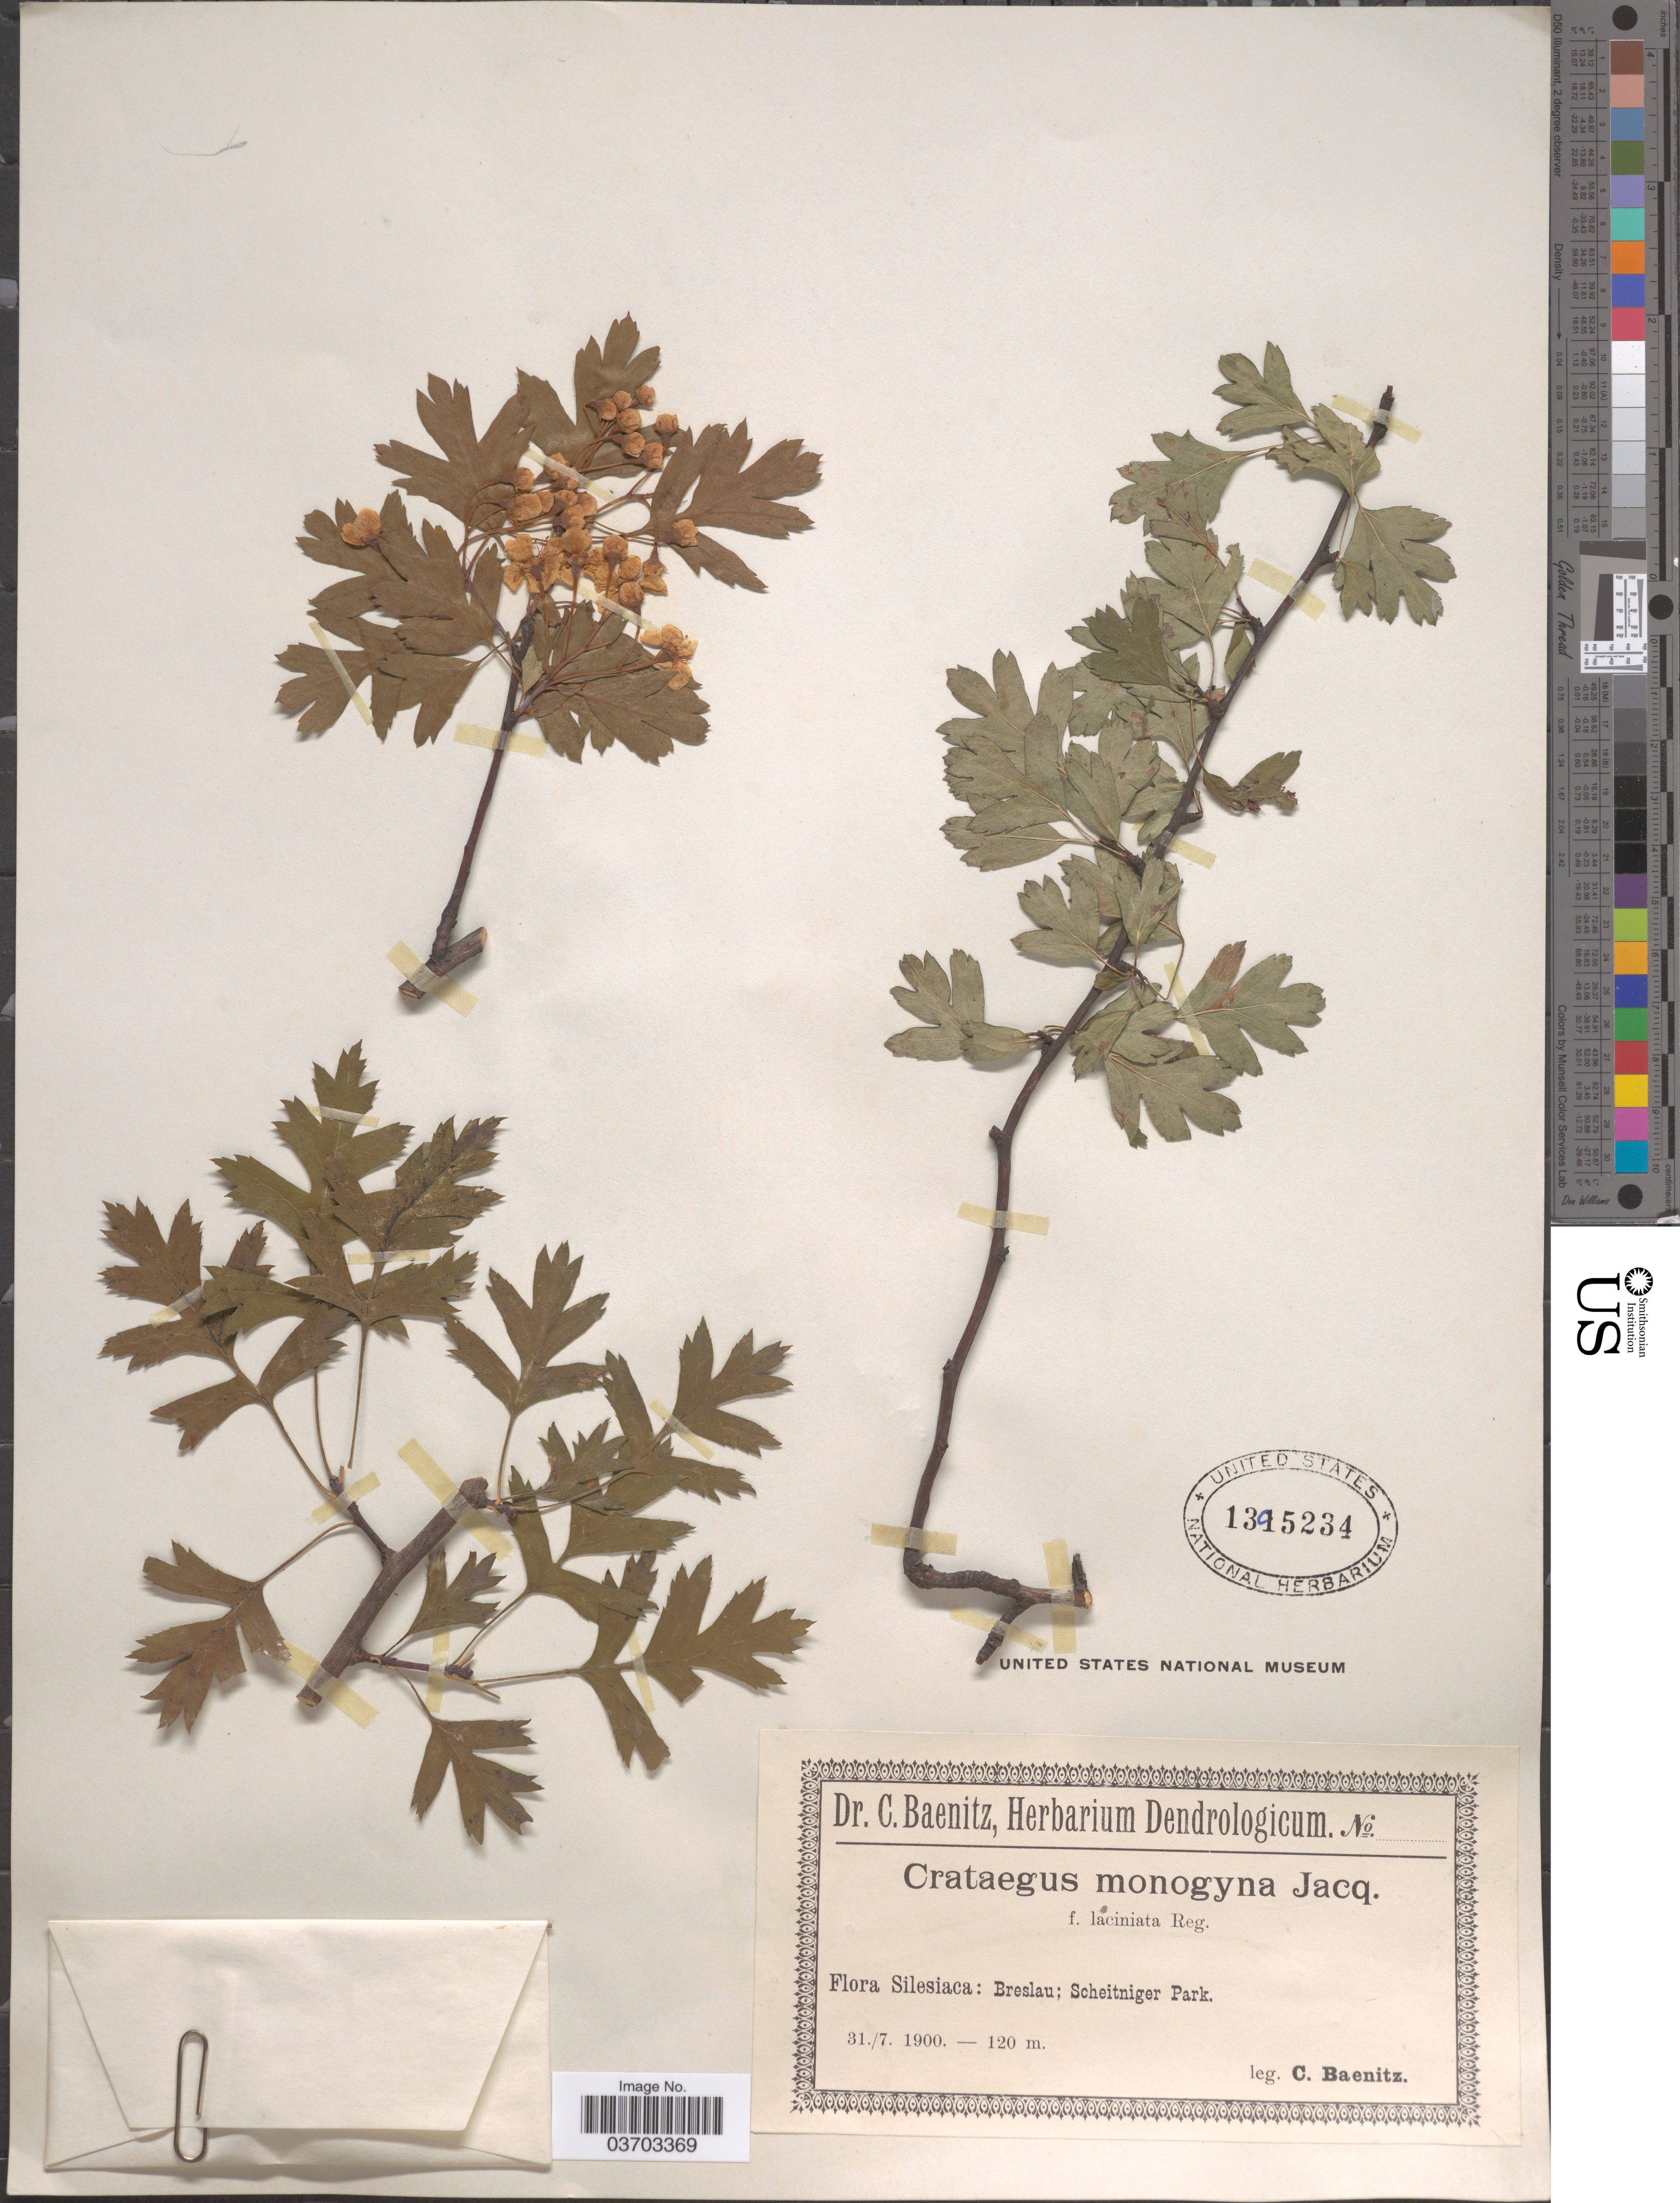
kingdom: Plantae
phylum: Tracheophyta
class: Magnoliopsida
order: Rosales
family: Rosaceae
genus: Crataegus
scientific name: Crataegus monogyna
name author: Lindin.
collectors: C. G. Baenitz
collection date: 1900-07-31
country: Poland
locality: Silesiaca: Breslau; Scheitniger Park.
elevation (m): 120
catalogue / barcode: US 1395234